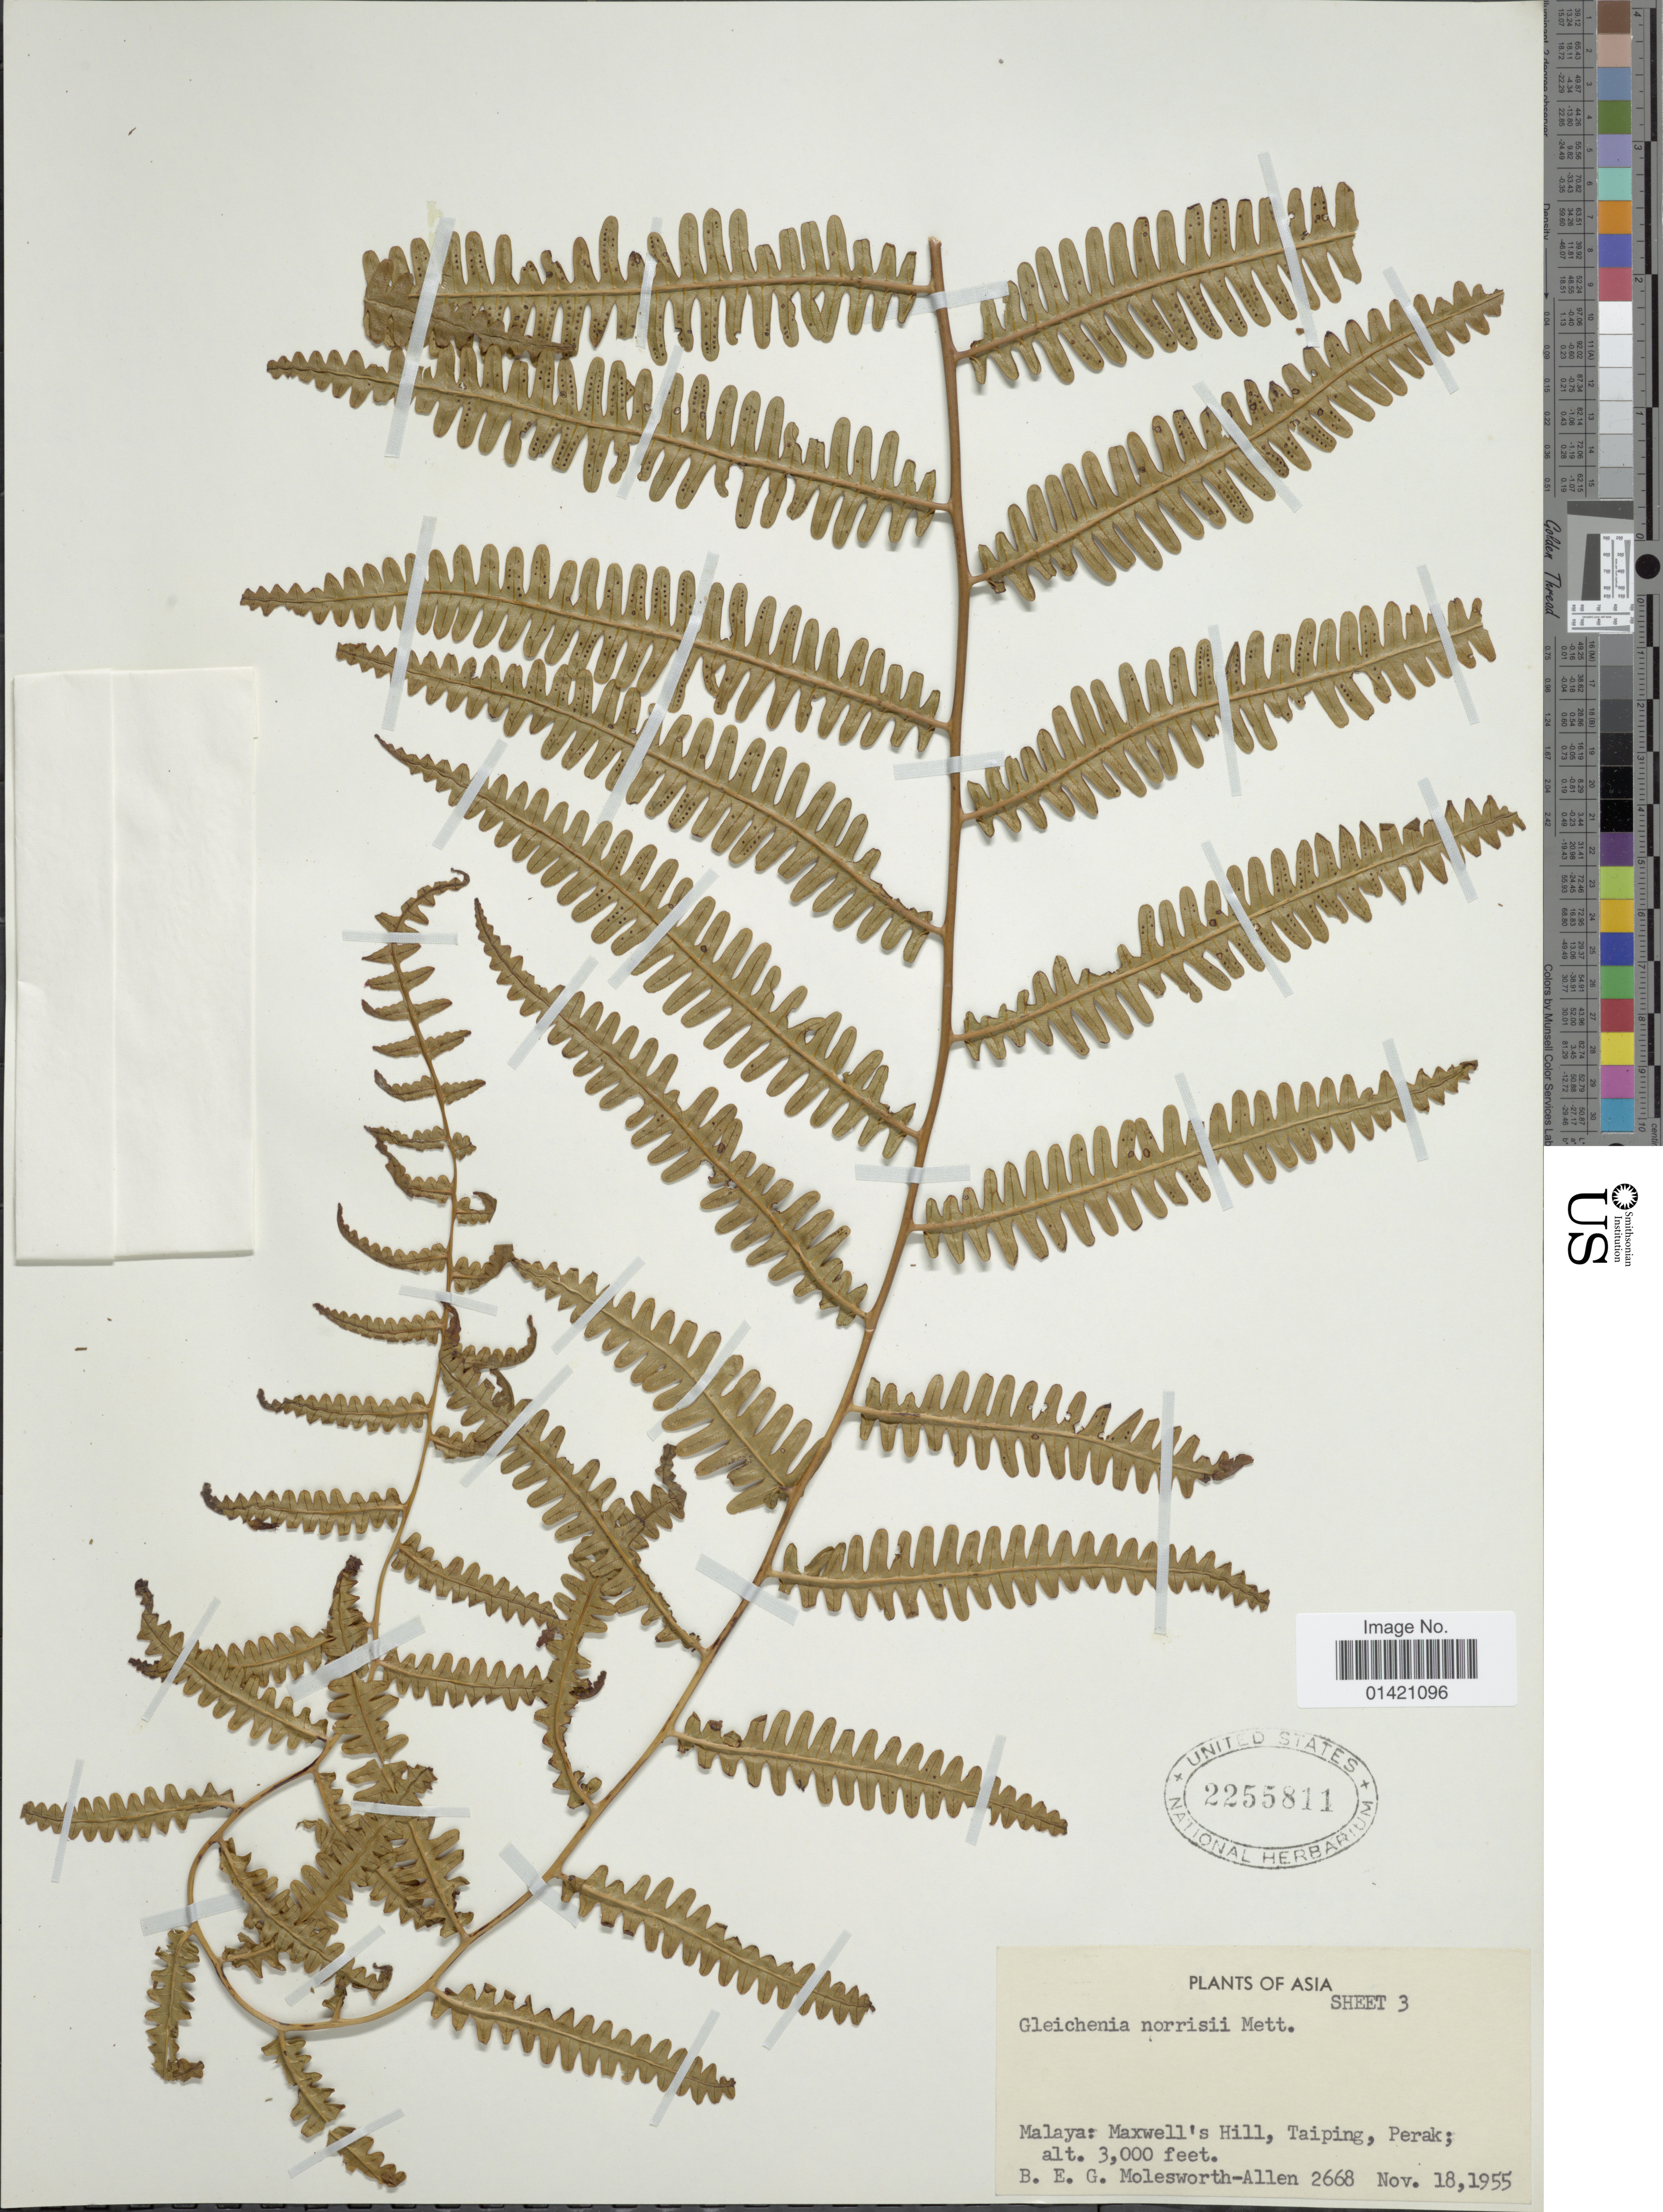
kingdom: Plantae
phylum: Tracheophyta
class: Polypodiopsida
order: Gleicheniales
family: Gleicheniaceae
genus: Diplopterygium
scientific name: Diplopterygium norrisii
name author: (Mett. ex Kuhn) Nakai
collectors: B. E. G. Molesworth-Allen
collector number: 2668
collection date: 1955-11-18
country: Malaysia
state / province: Perak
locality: Malaya: Maxwell's Hill, Taiping.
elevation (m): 914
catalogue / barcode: US 2255811